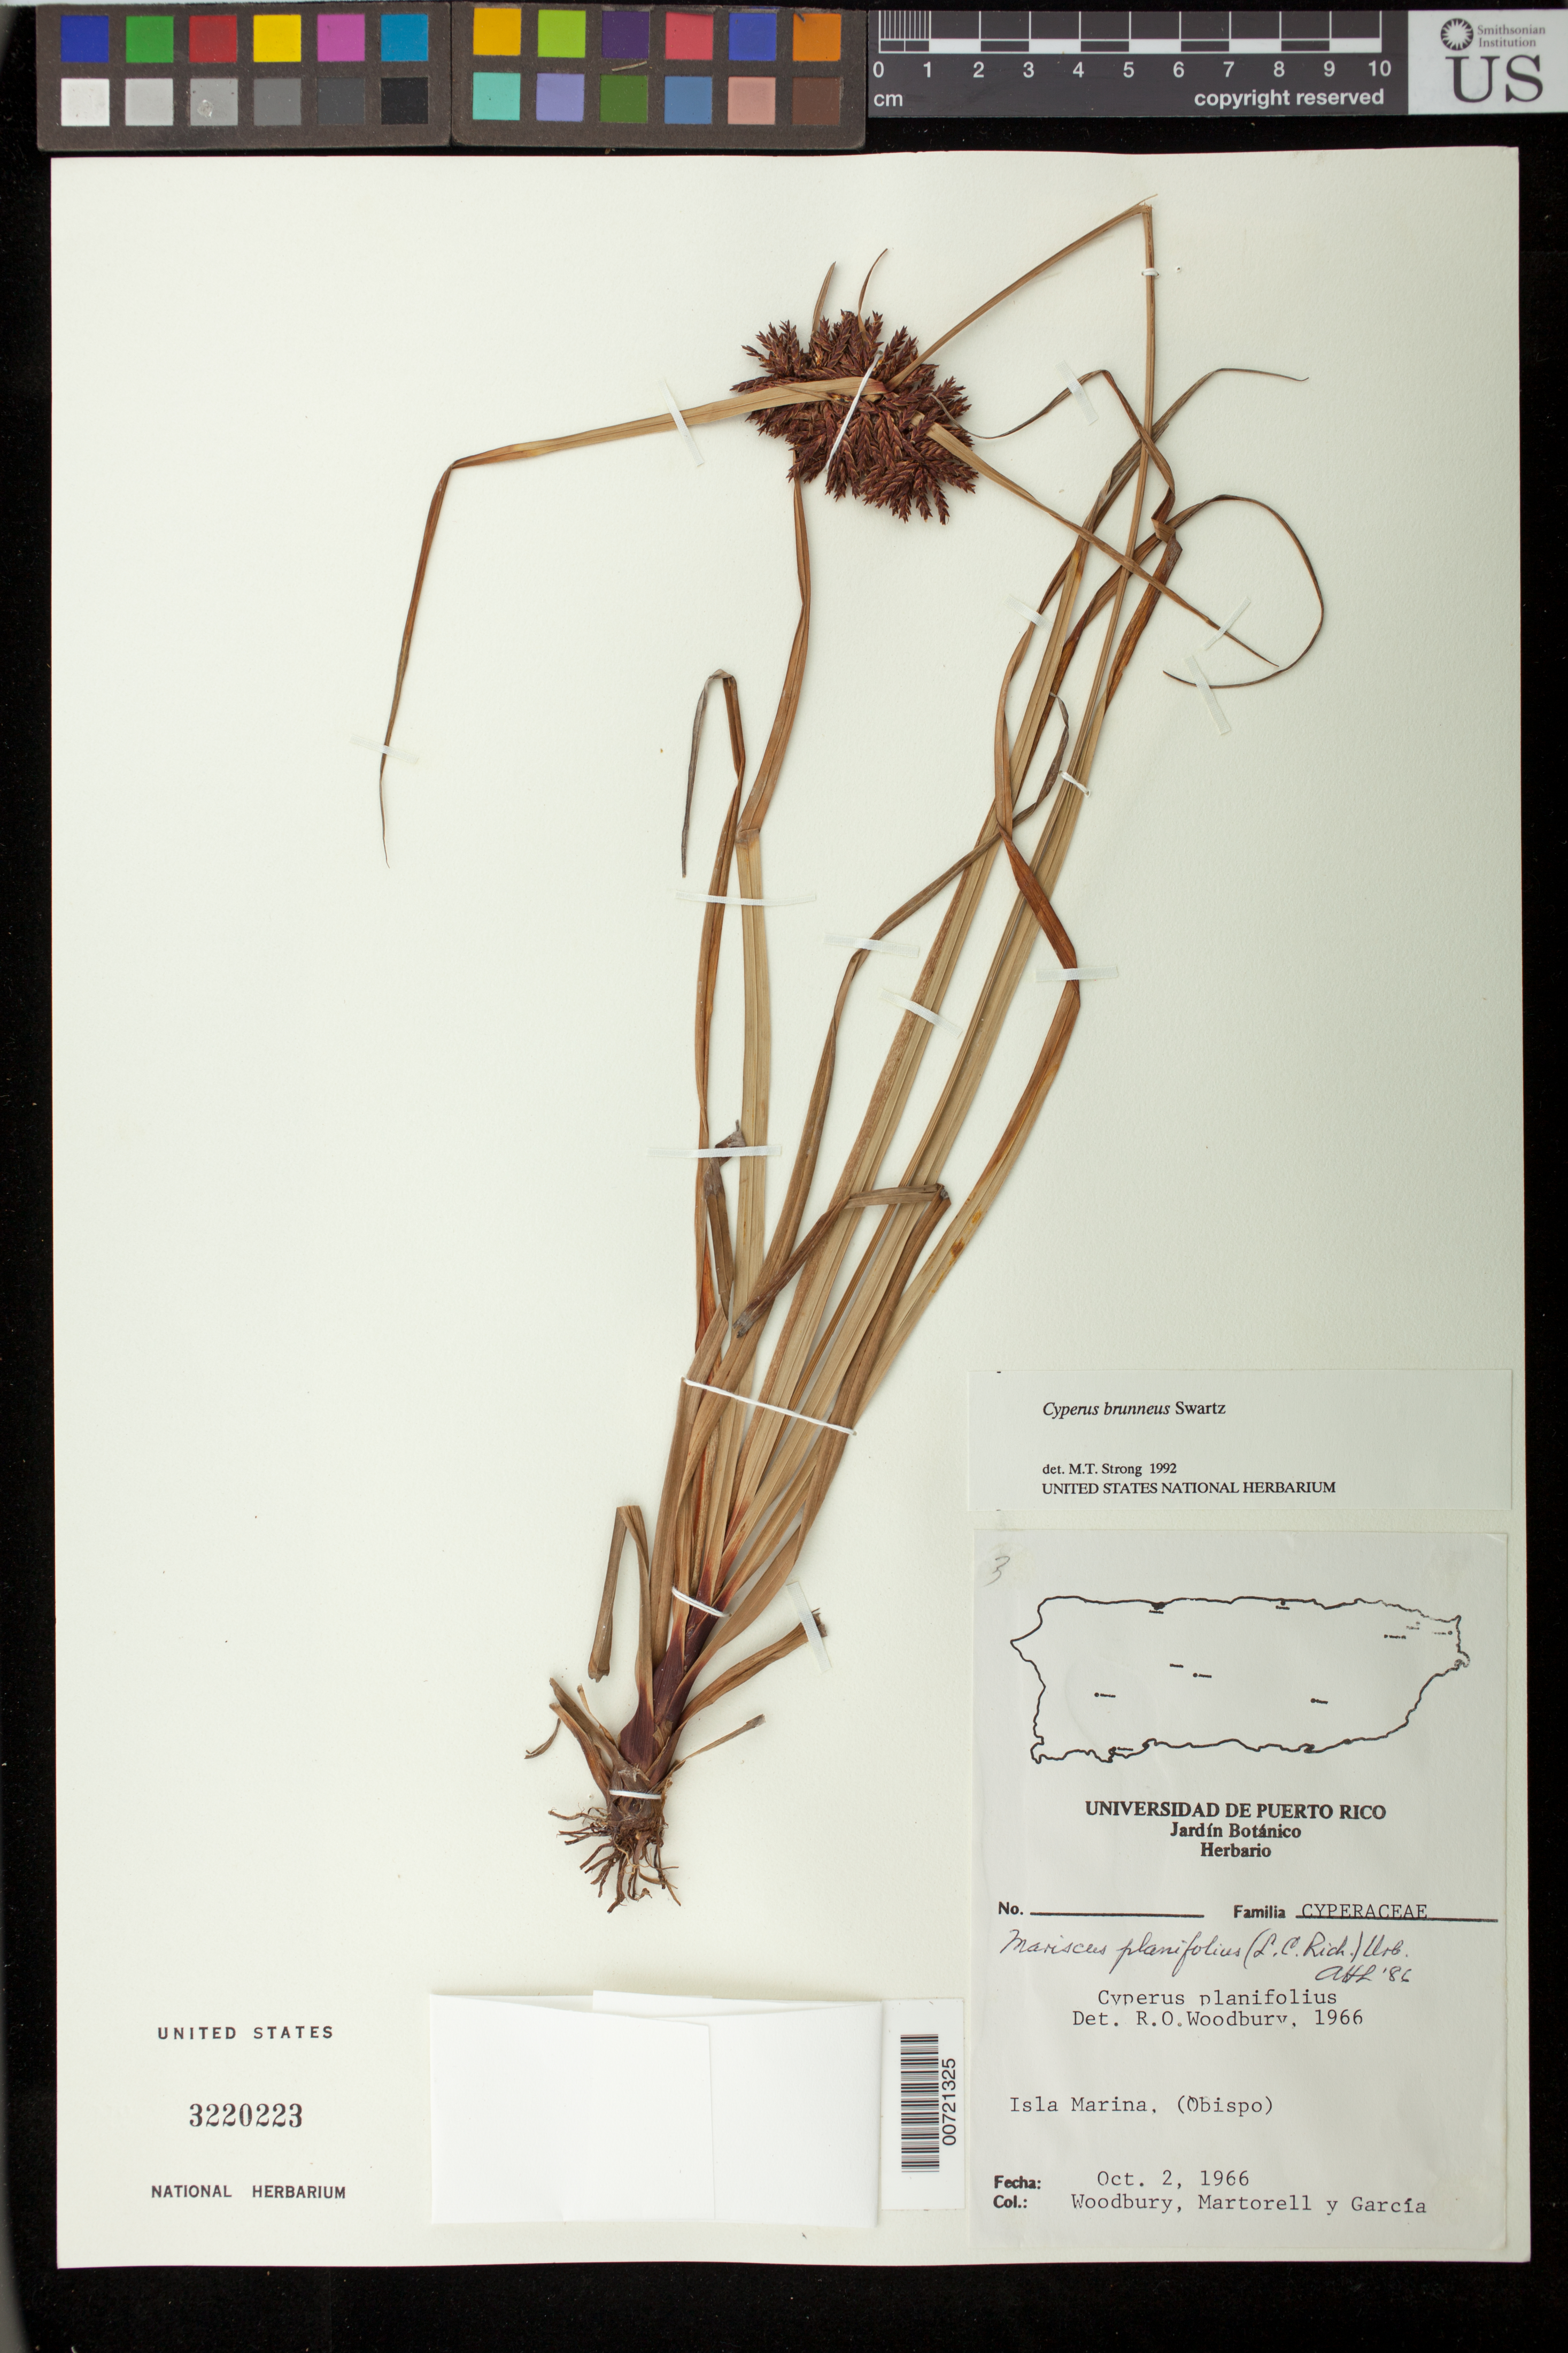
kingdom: Plantae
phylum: Tracheophyta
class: Liliopsida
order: Poales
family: Cyperaceae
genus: Cyperus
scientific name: Cyperus brunneus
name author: Sw.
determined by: Strong, M. T., (US), Smithsonian Institution - National Museum of Natural History (UNITED STATES)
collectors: R. O. Woodbury, -. Martorell & H. Garcia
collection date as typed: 02 Oct 1966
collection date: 1966-10-02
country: Puerto Rico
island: Isleta Marina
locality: Isla Marina (Obispo).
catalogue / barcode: US 3220223